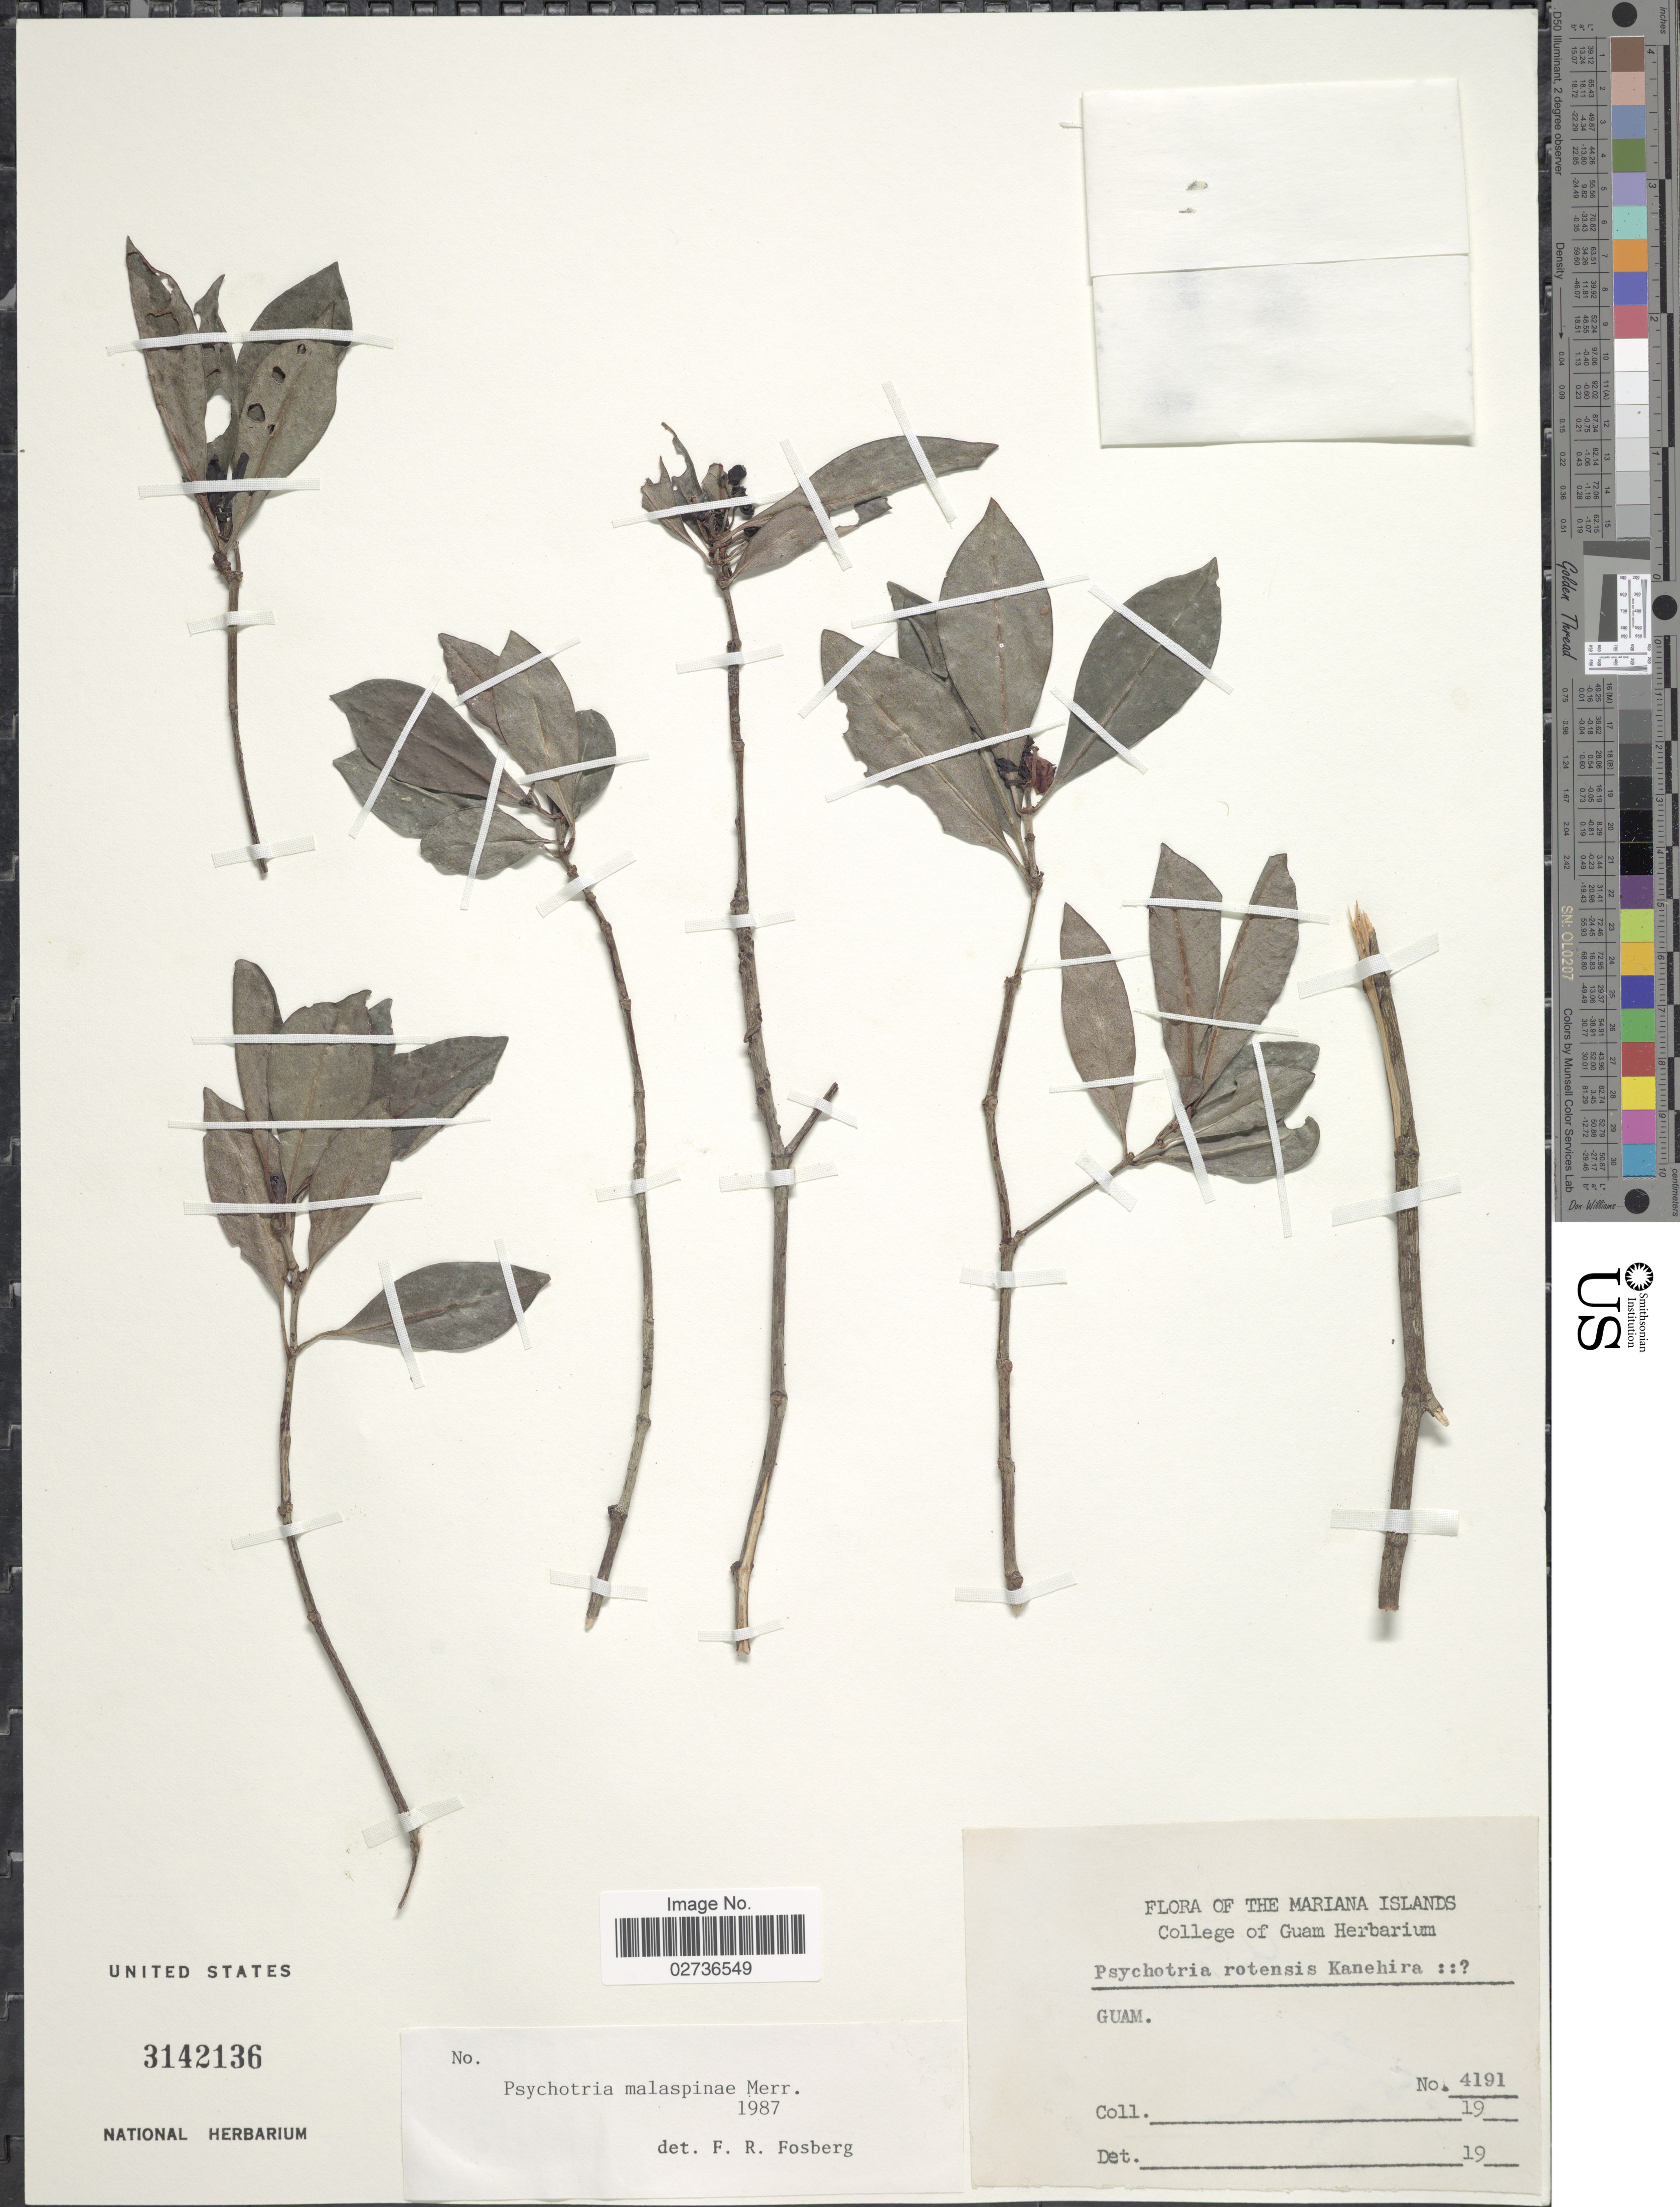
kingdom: Plantae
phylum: Tracheophyta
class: Magnoliopsida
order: Gentianales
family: Rubiaceae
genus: Psychotria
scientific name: Psychotria malaspinae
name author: Merr.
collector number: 4191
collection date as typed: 19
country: Guam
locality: The Marianas Islands, Guam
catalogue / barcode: US 3142136